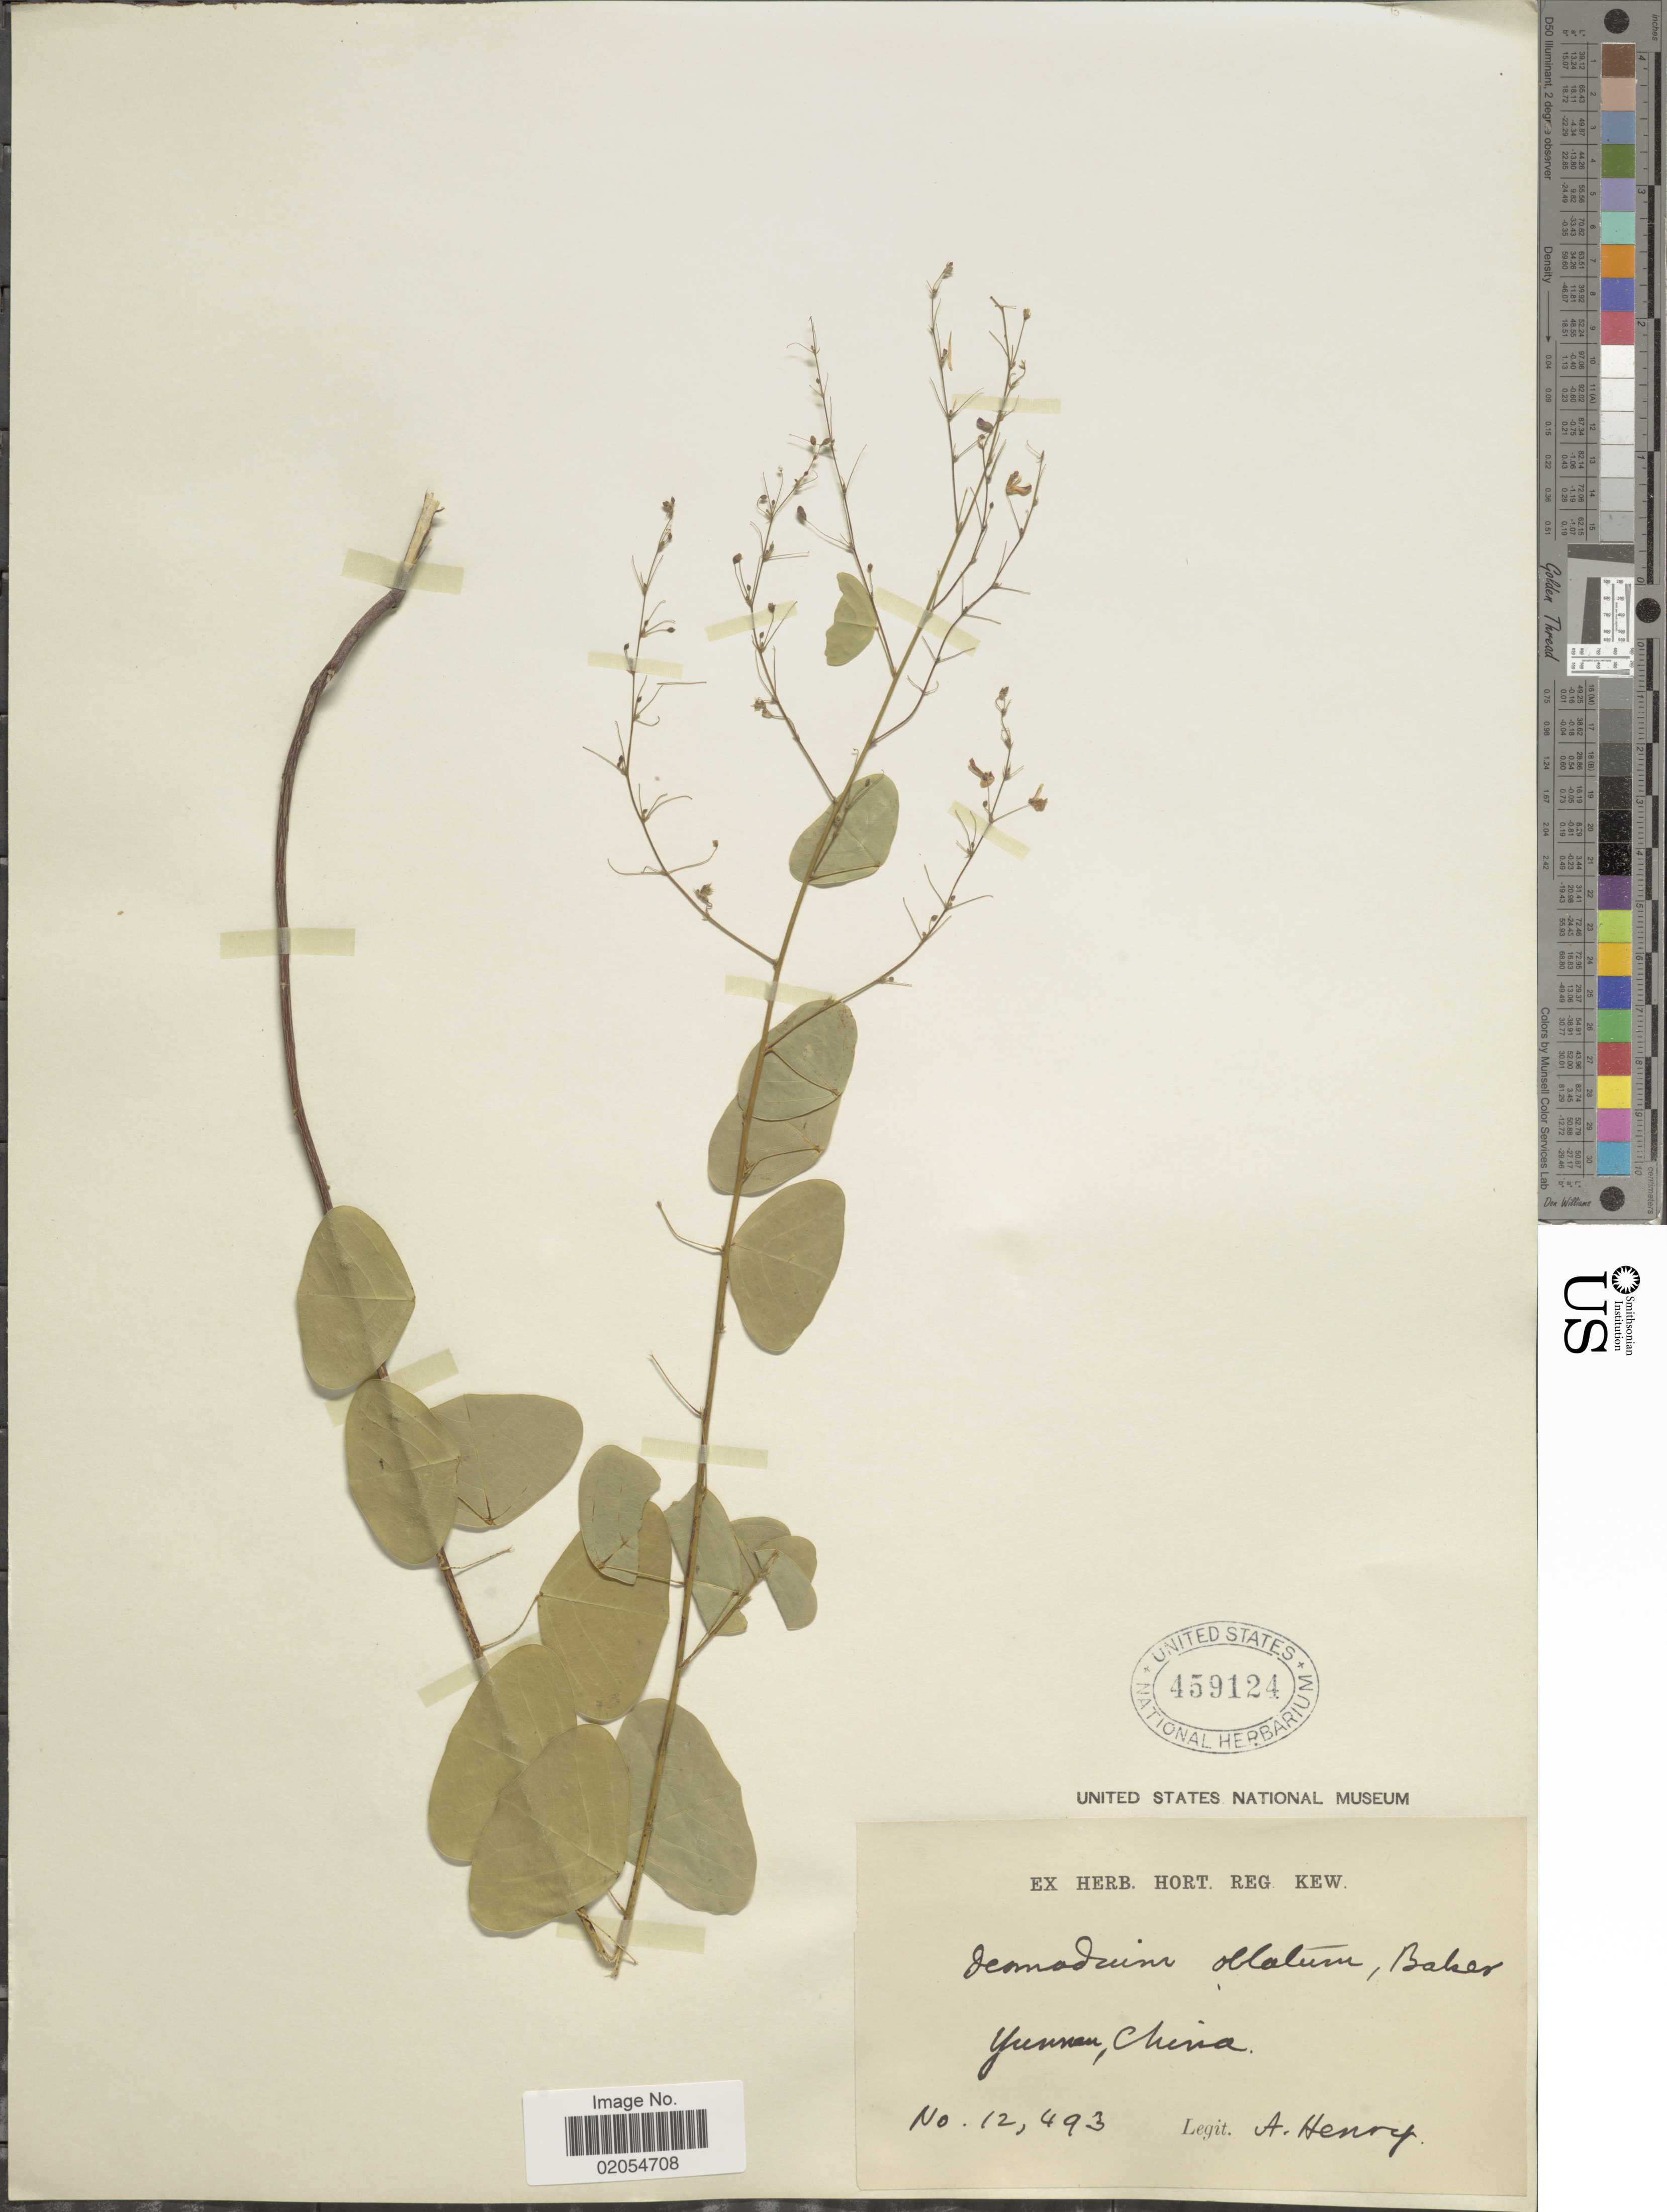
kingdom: Plantae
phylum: Tracheophyta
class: Magnoliopsida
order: Fabales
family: Fabaceae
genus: Huangtcia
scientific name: Huangtcia oblata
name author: (Baker ex Kurz) H. Ohashi & K. Ohashi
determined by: Strong, Mark T., (BOT), Smithsonian Institution - National Museum of Natural History (UNITED STATES)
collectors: A. Henry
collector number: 12493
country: China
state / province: Yunnan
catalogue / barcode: US 459124